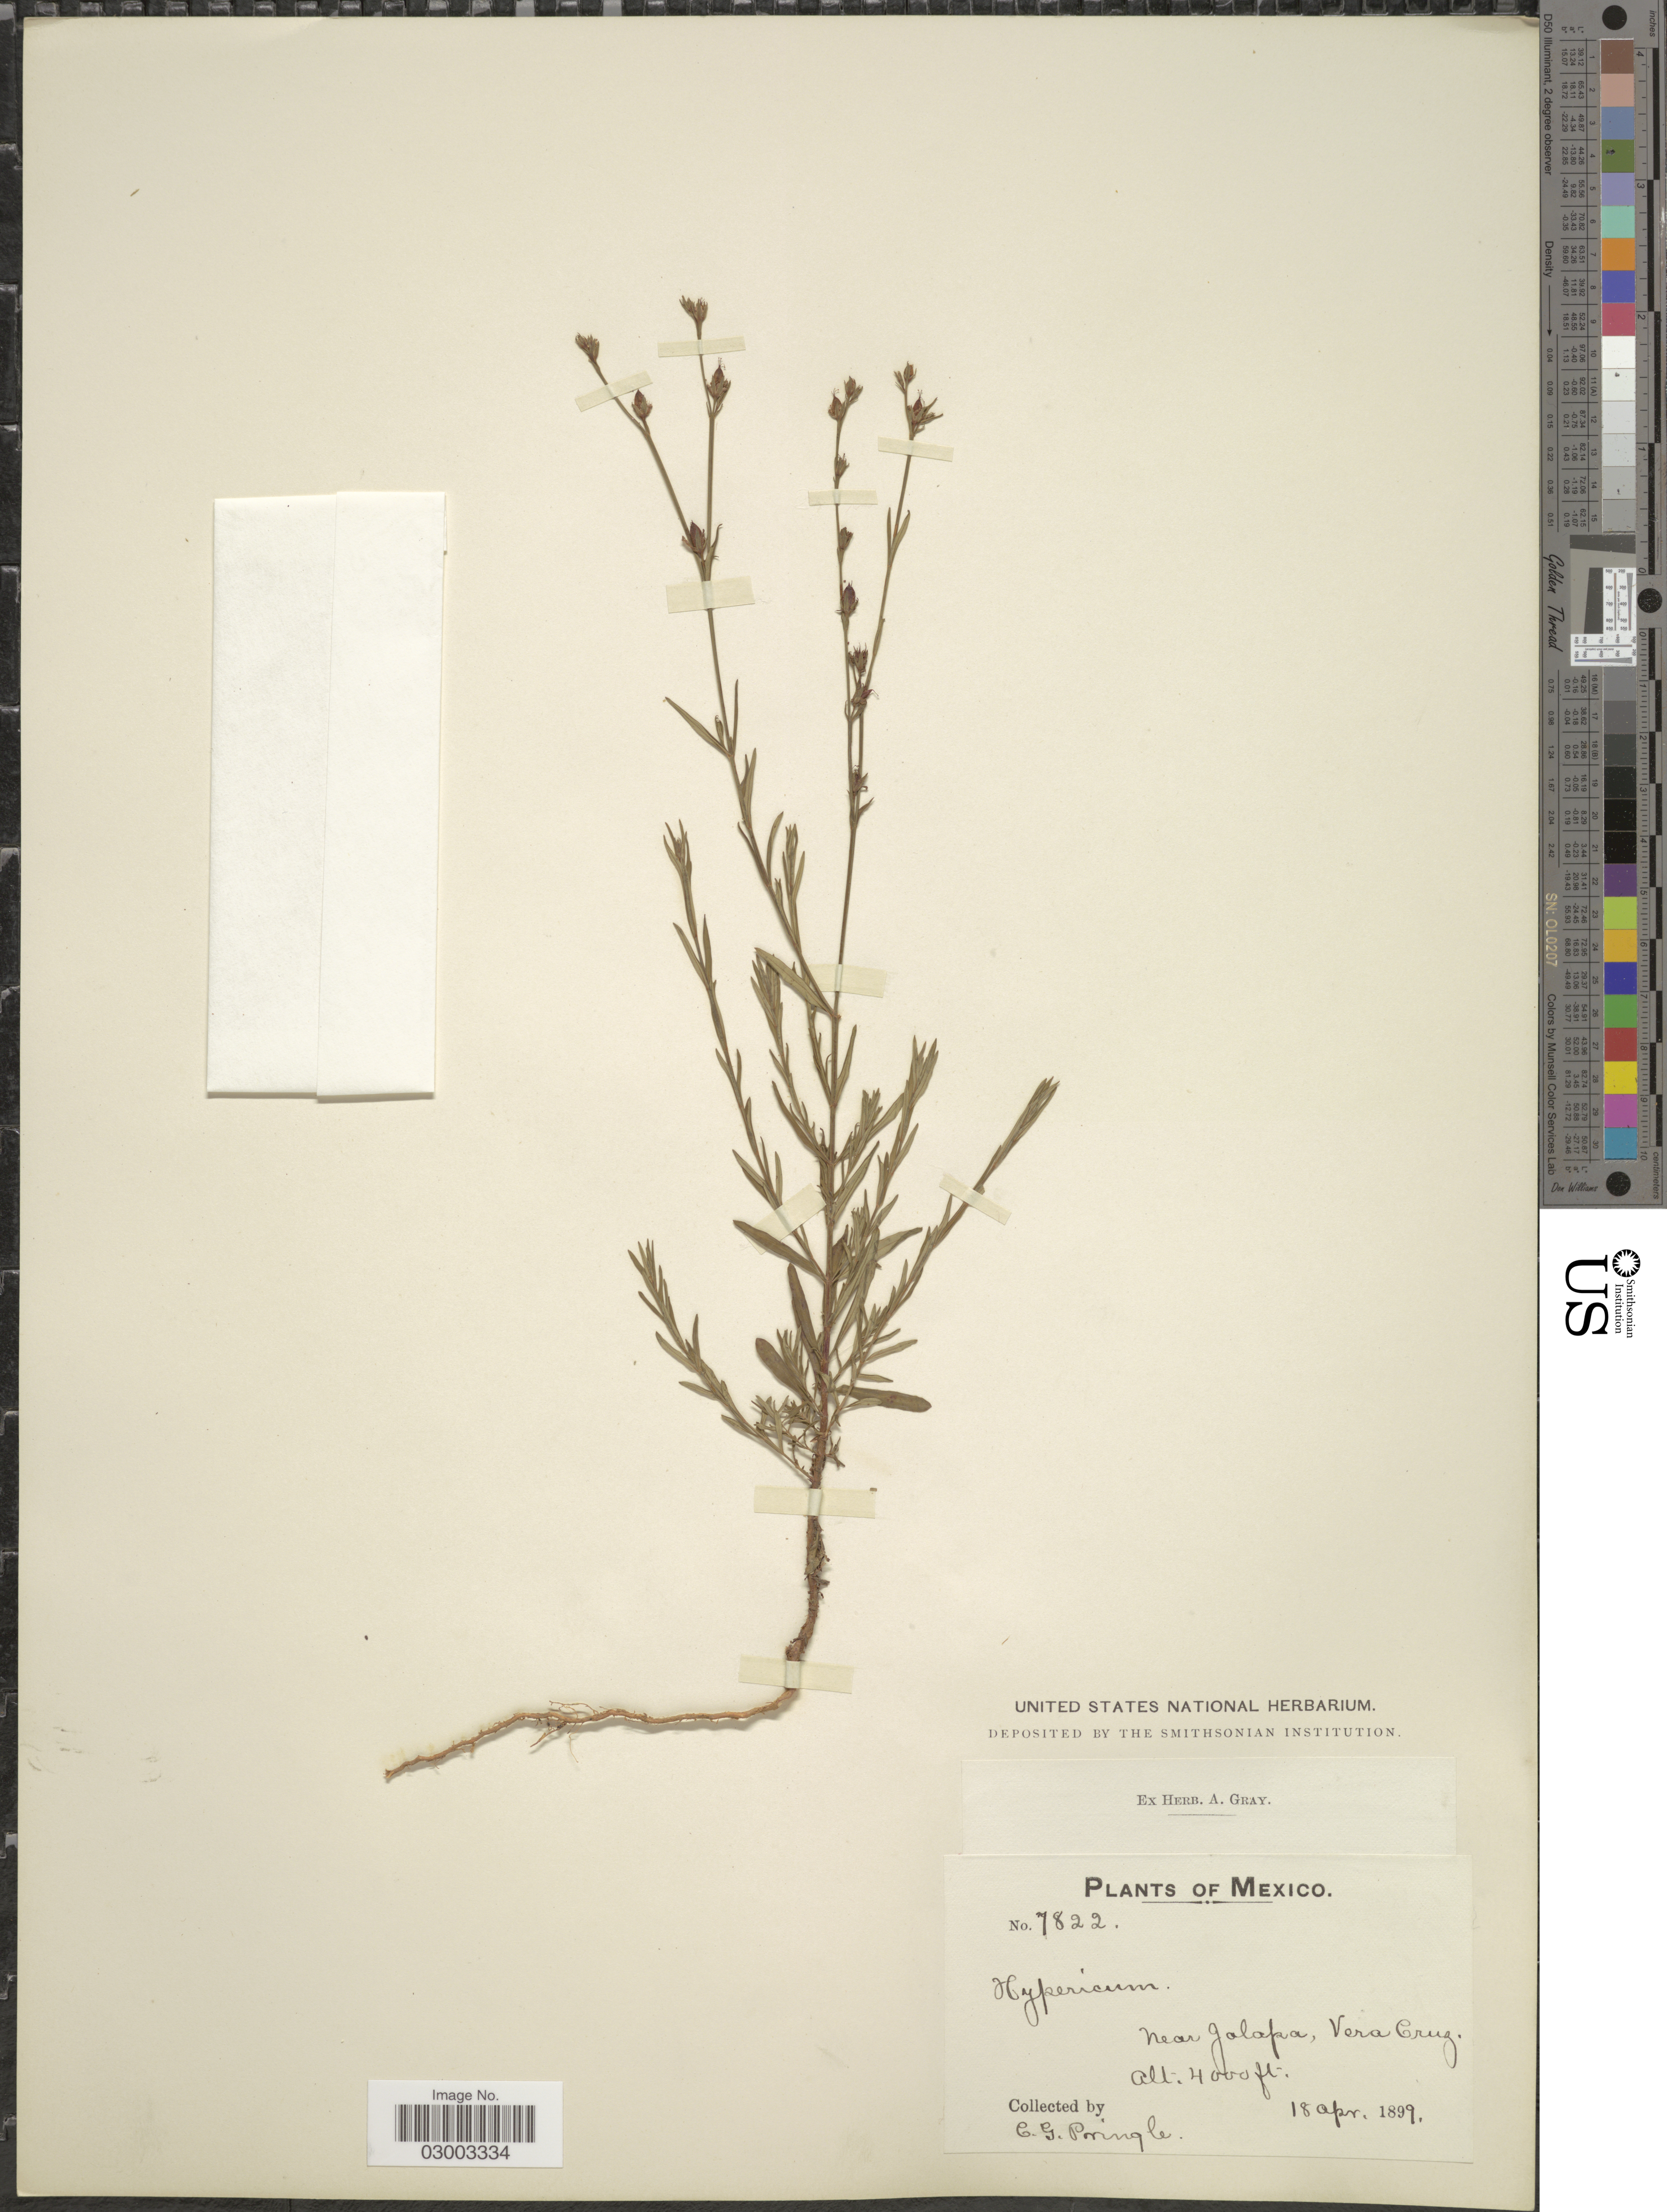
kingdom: Plantae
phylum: Tracheophyta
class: Magnoliopsida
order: Malpighiales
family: Hypericaceae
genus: Hypericum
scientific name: Hypericum silenoides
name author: Juss.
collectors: C. G. Pringle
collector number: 7822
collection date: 1899-04-18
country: Mexico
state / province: Veracruz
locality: Near Jalapa, Vera Cruz.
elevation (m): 1219